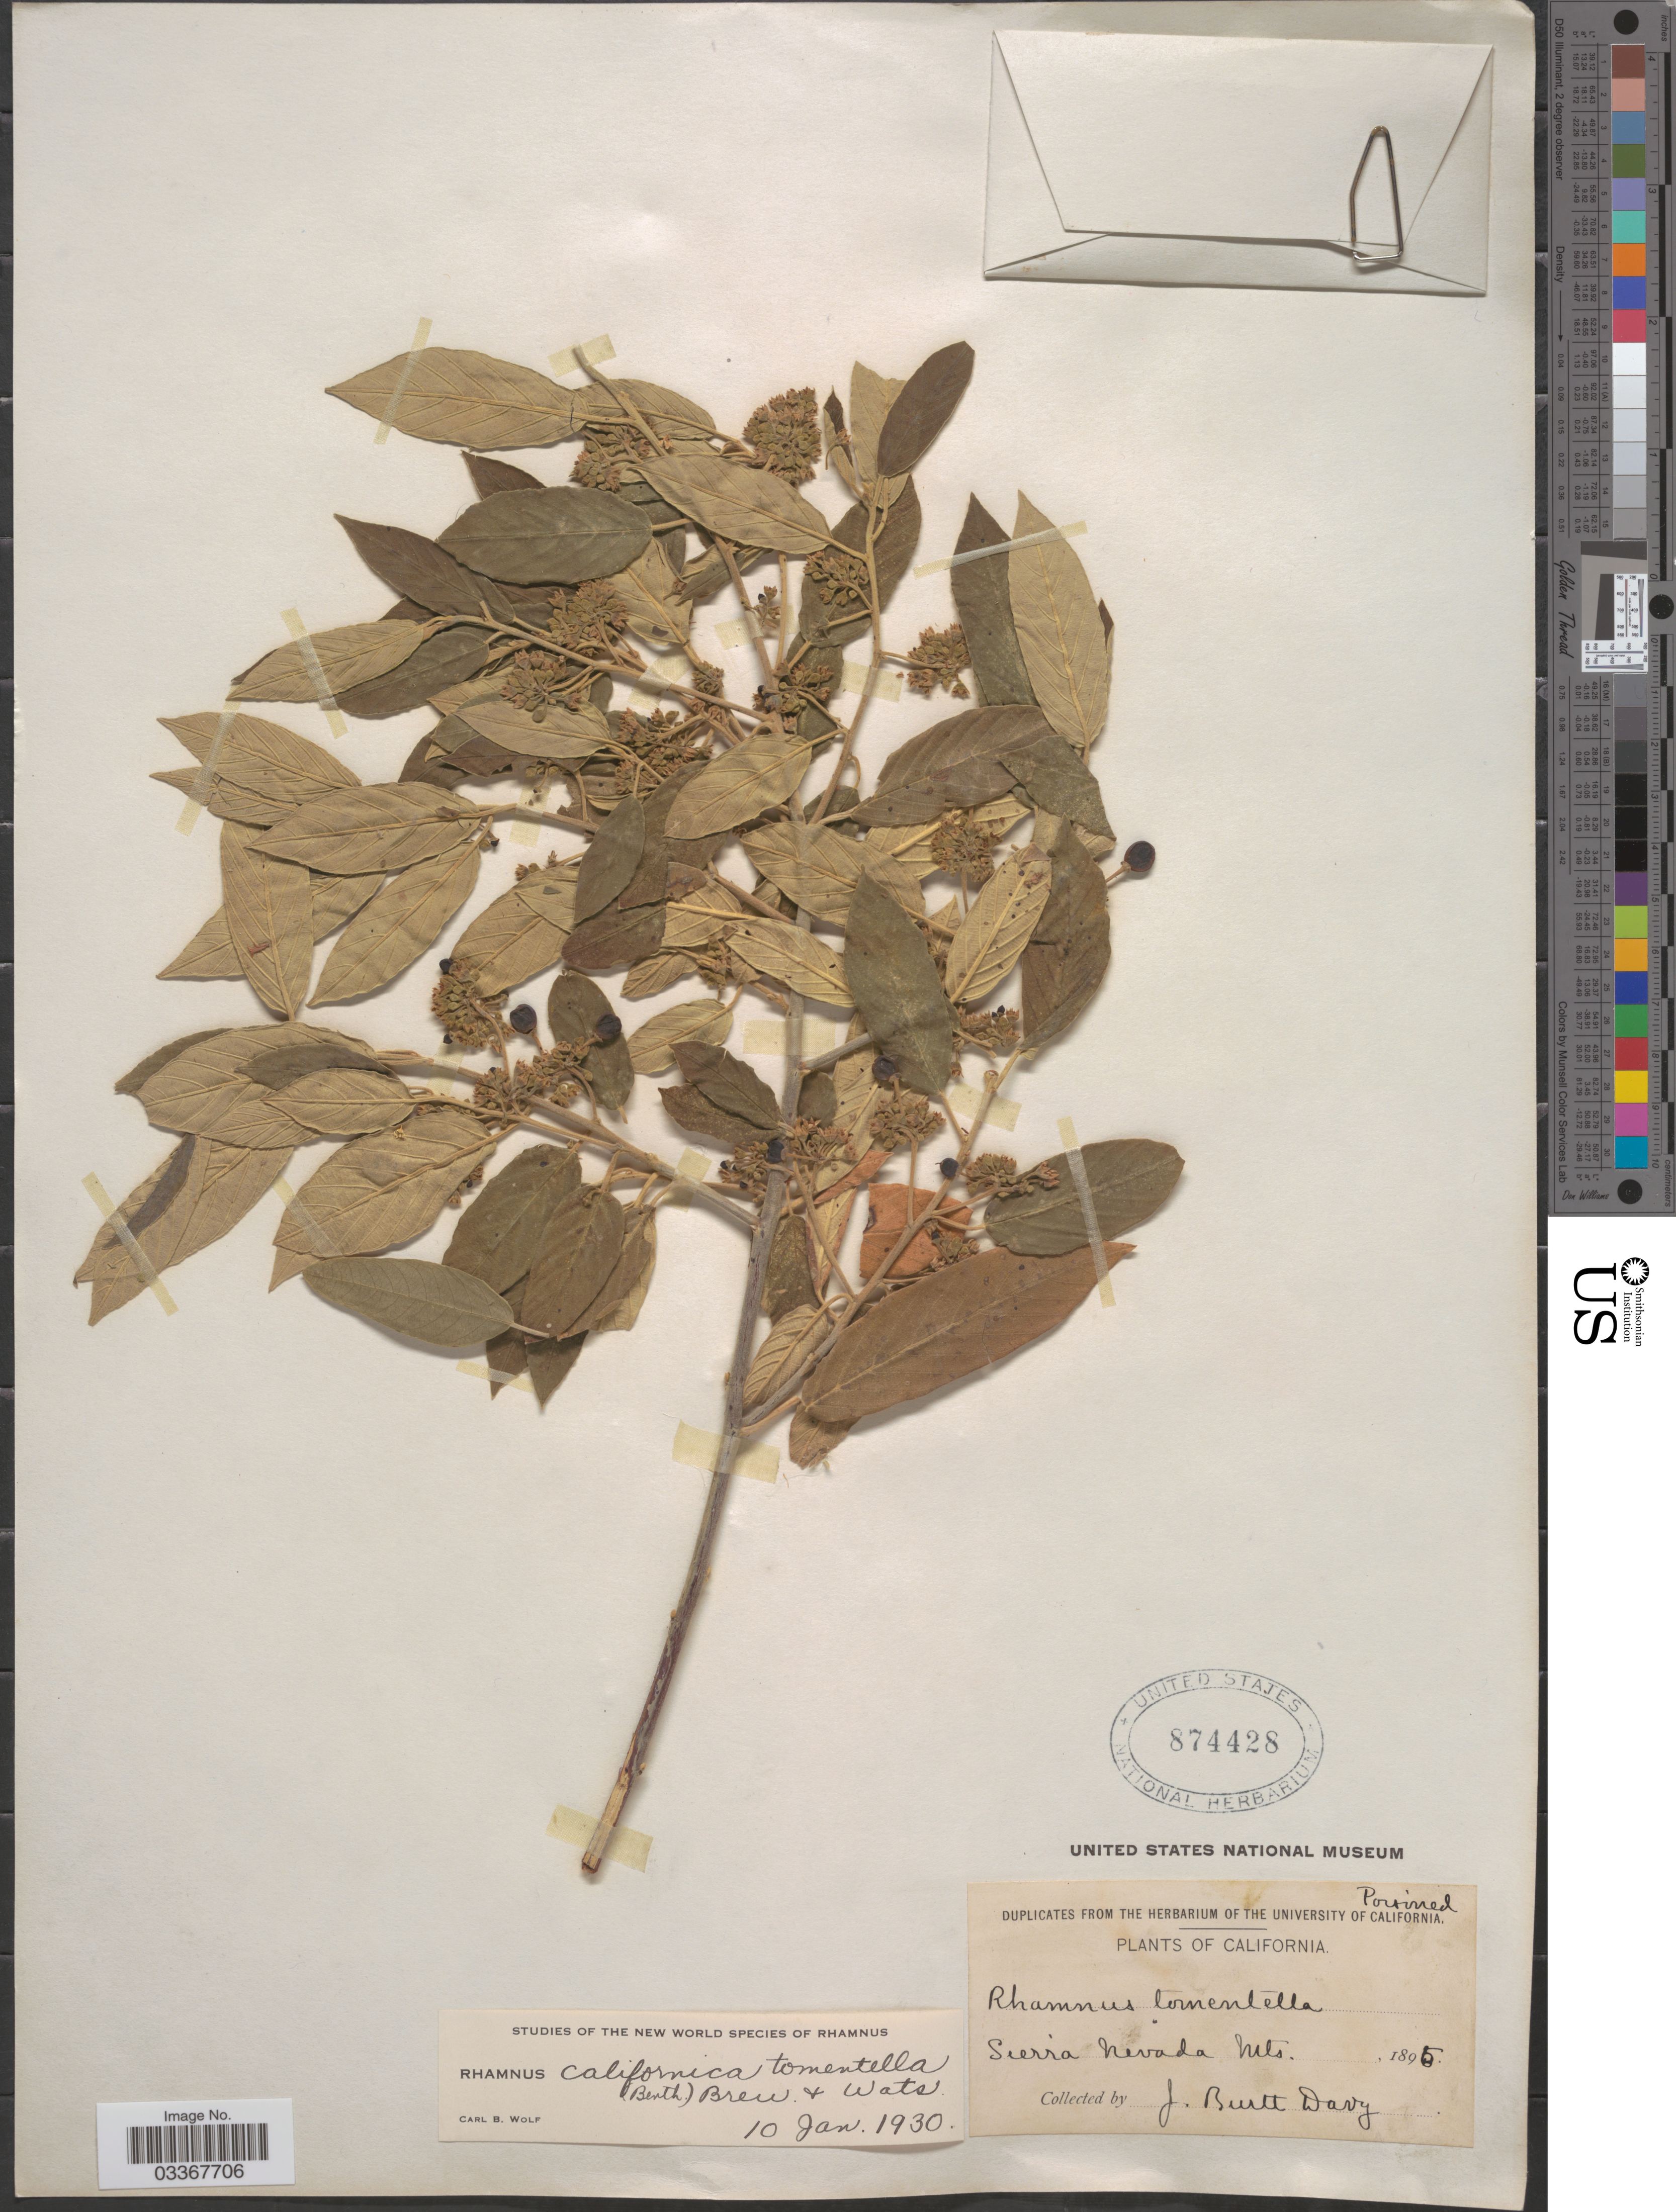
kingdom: Plantae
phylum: Tracheophyta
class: Magnoliopsida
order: Rosales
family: Rhamnaceae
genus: Frangula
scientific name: Frangula californica subsp. tomentella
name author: (Benth.) Kartesz & Gandhi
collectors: J. Burtt Davy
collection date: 1895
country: United States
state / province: California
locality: Sierra Nevada Mts.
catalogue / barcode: US 874428